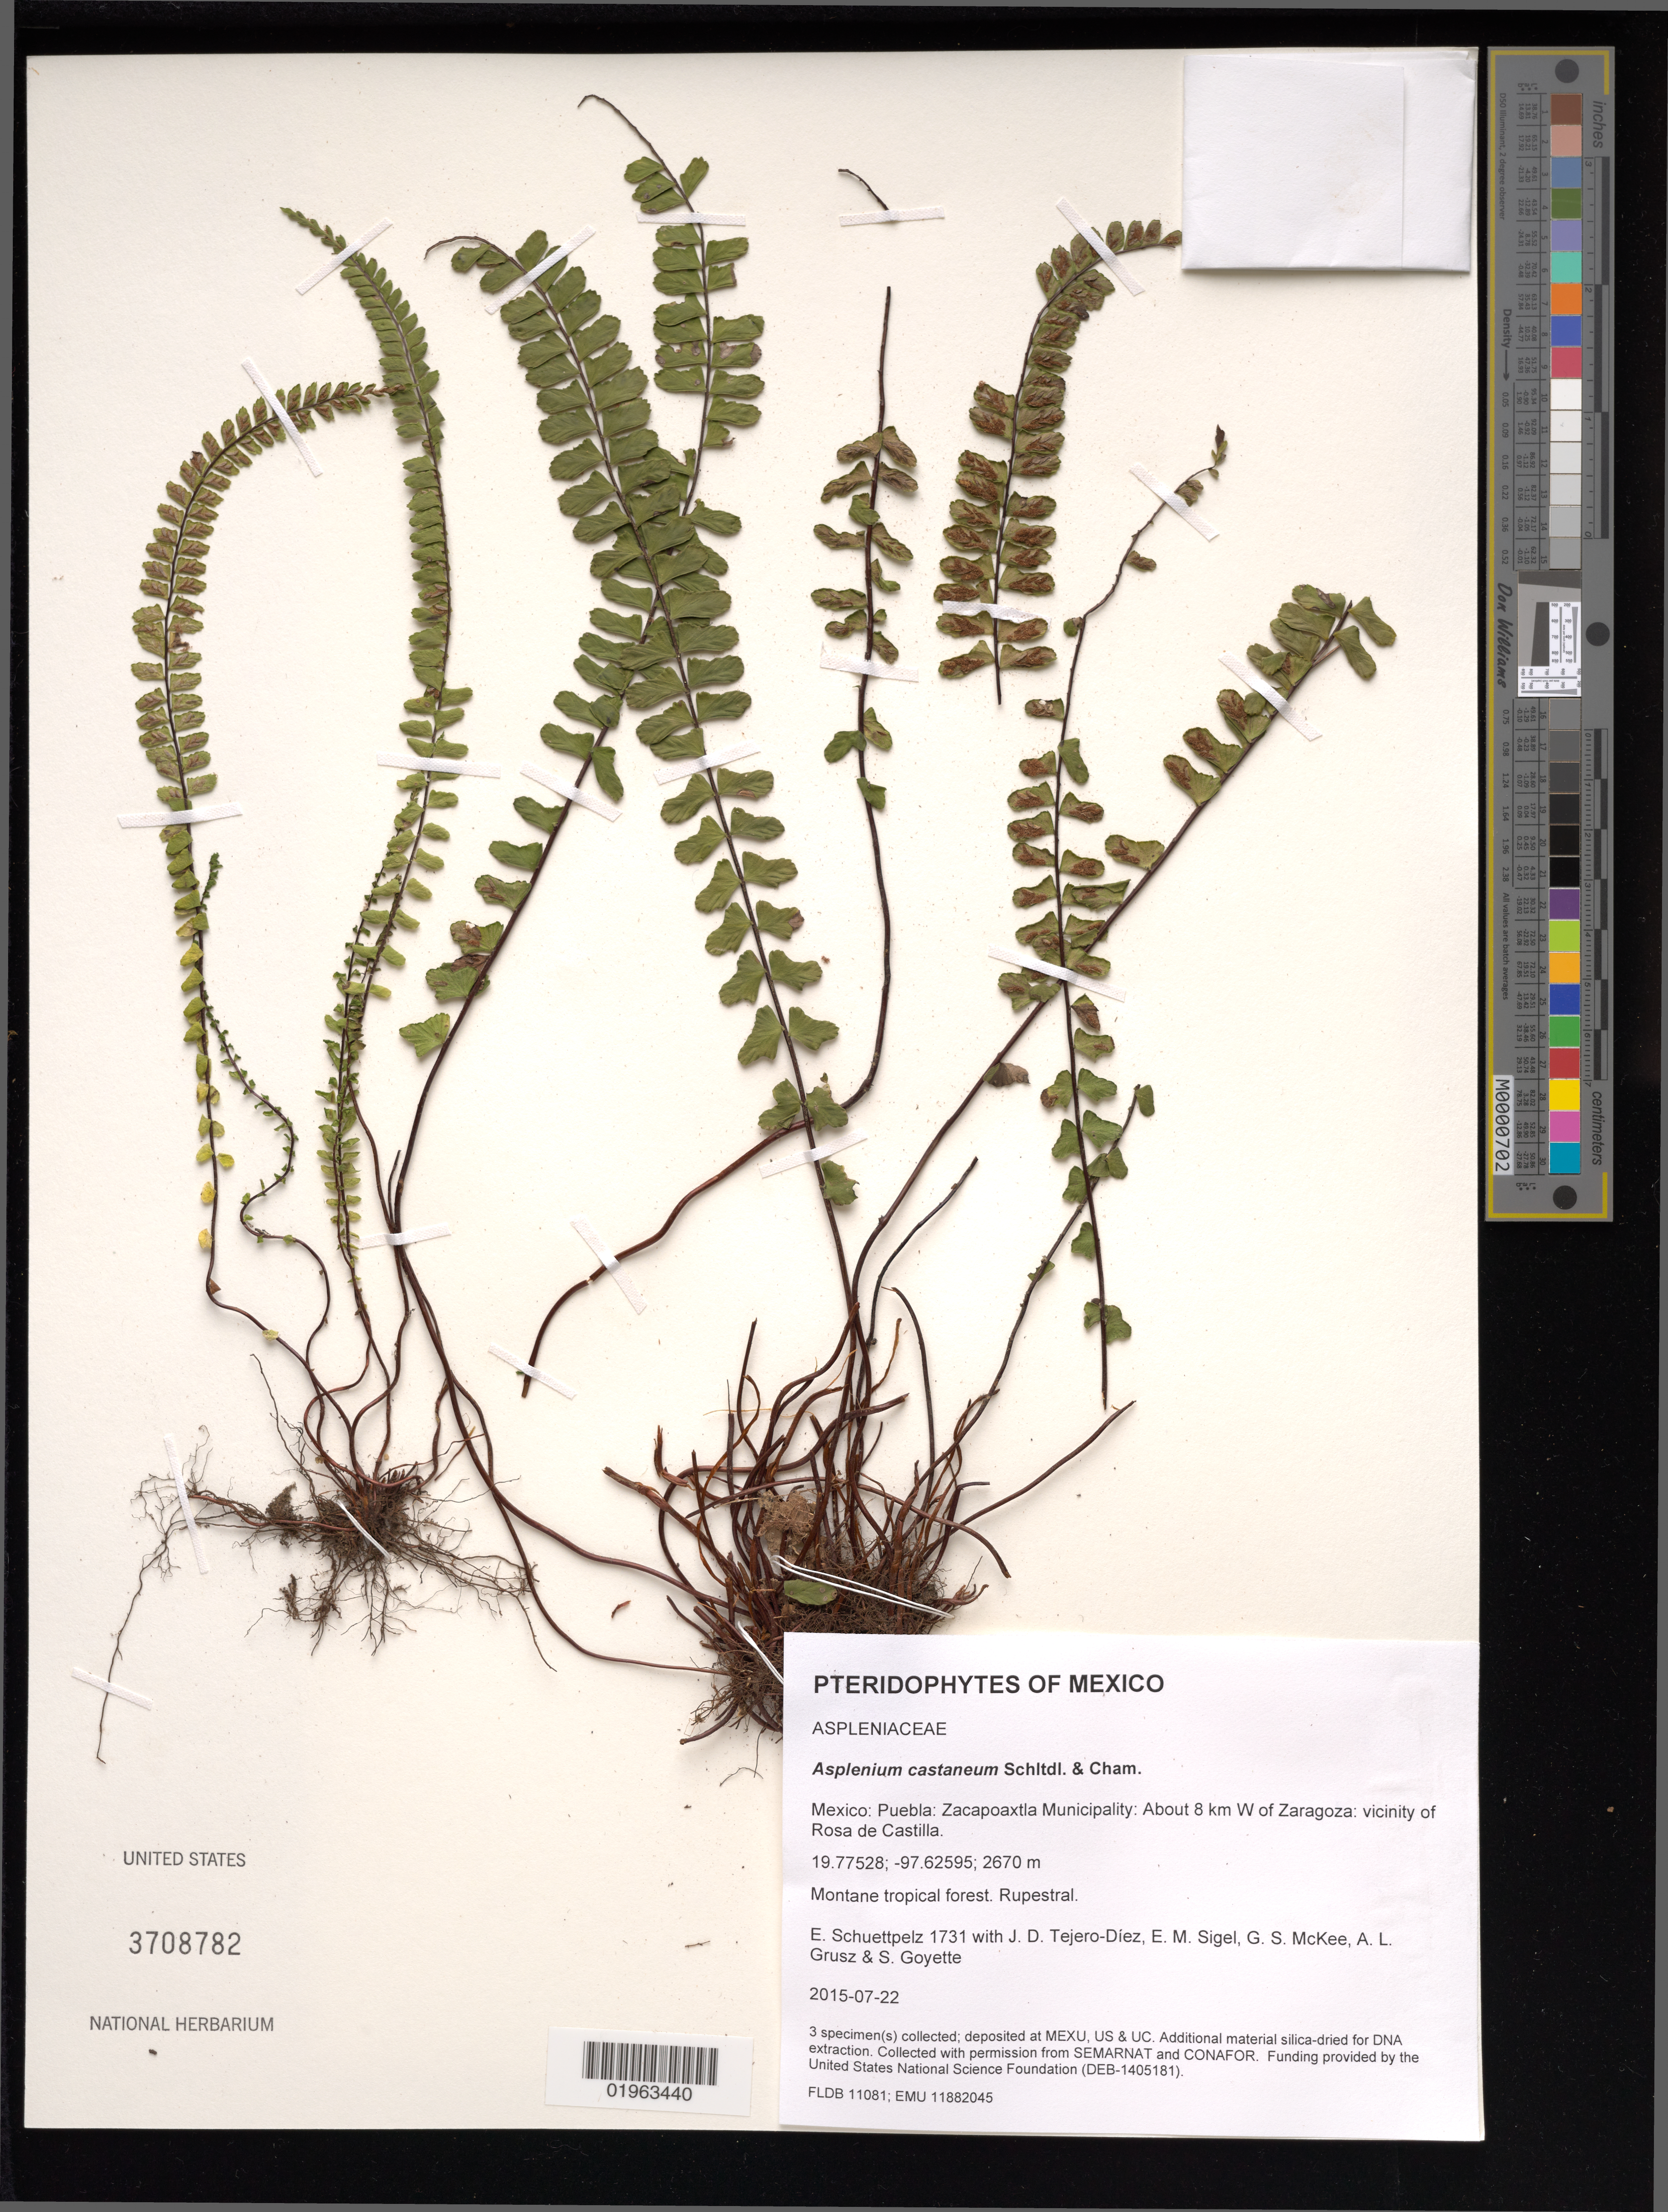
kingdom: Plantae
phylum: Tracheophyta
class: Polypodiopsida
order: Polypodiales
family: Aspleniaceae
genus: Asplenium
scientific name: Asplenium castaneum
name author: Schltdl. & Cham.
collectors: E. Schuettpelz, D. Tejero-Díez, E. M. Sigel, G. S. McKee & A. Grusz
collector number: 1731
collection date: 2015-07-22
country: Mexico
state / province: Puebla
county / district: Zacapoaxtla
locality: About 8 km W of Zaragoza: vicinity of Rosa de Castilla.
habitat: Montane tropical forest.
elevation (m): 2670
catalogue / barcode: US 3708782